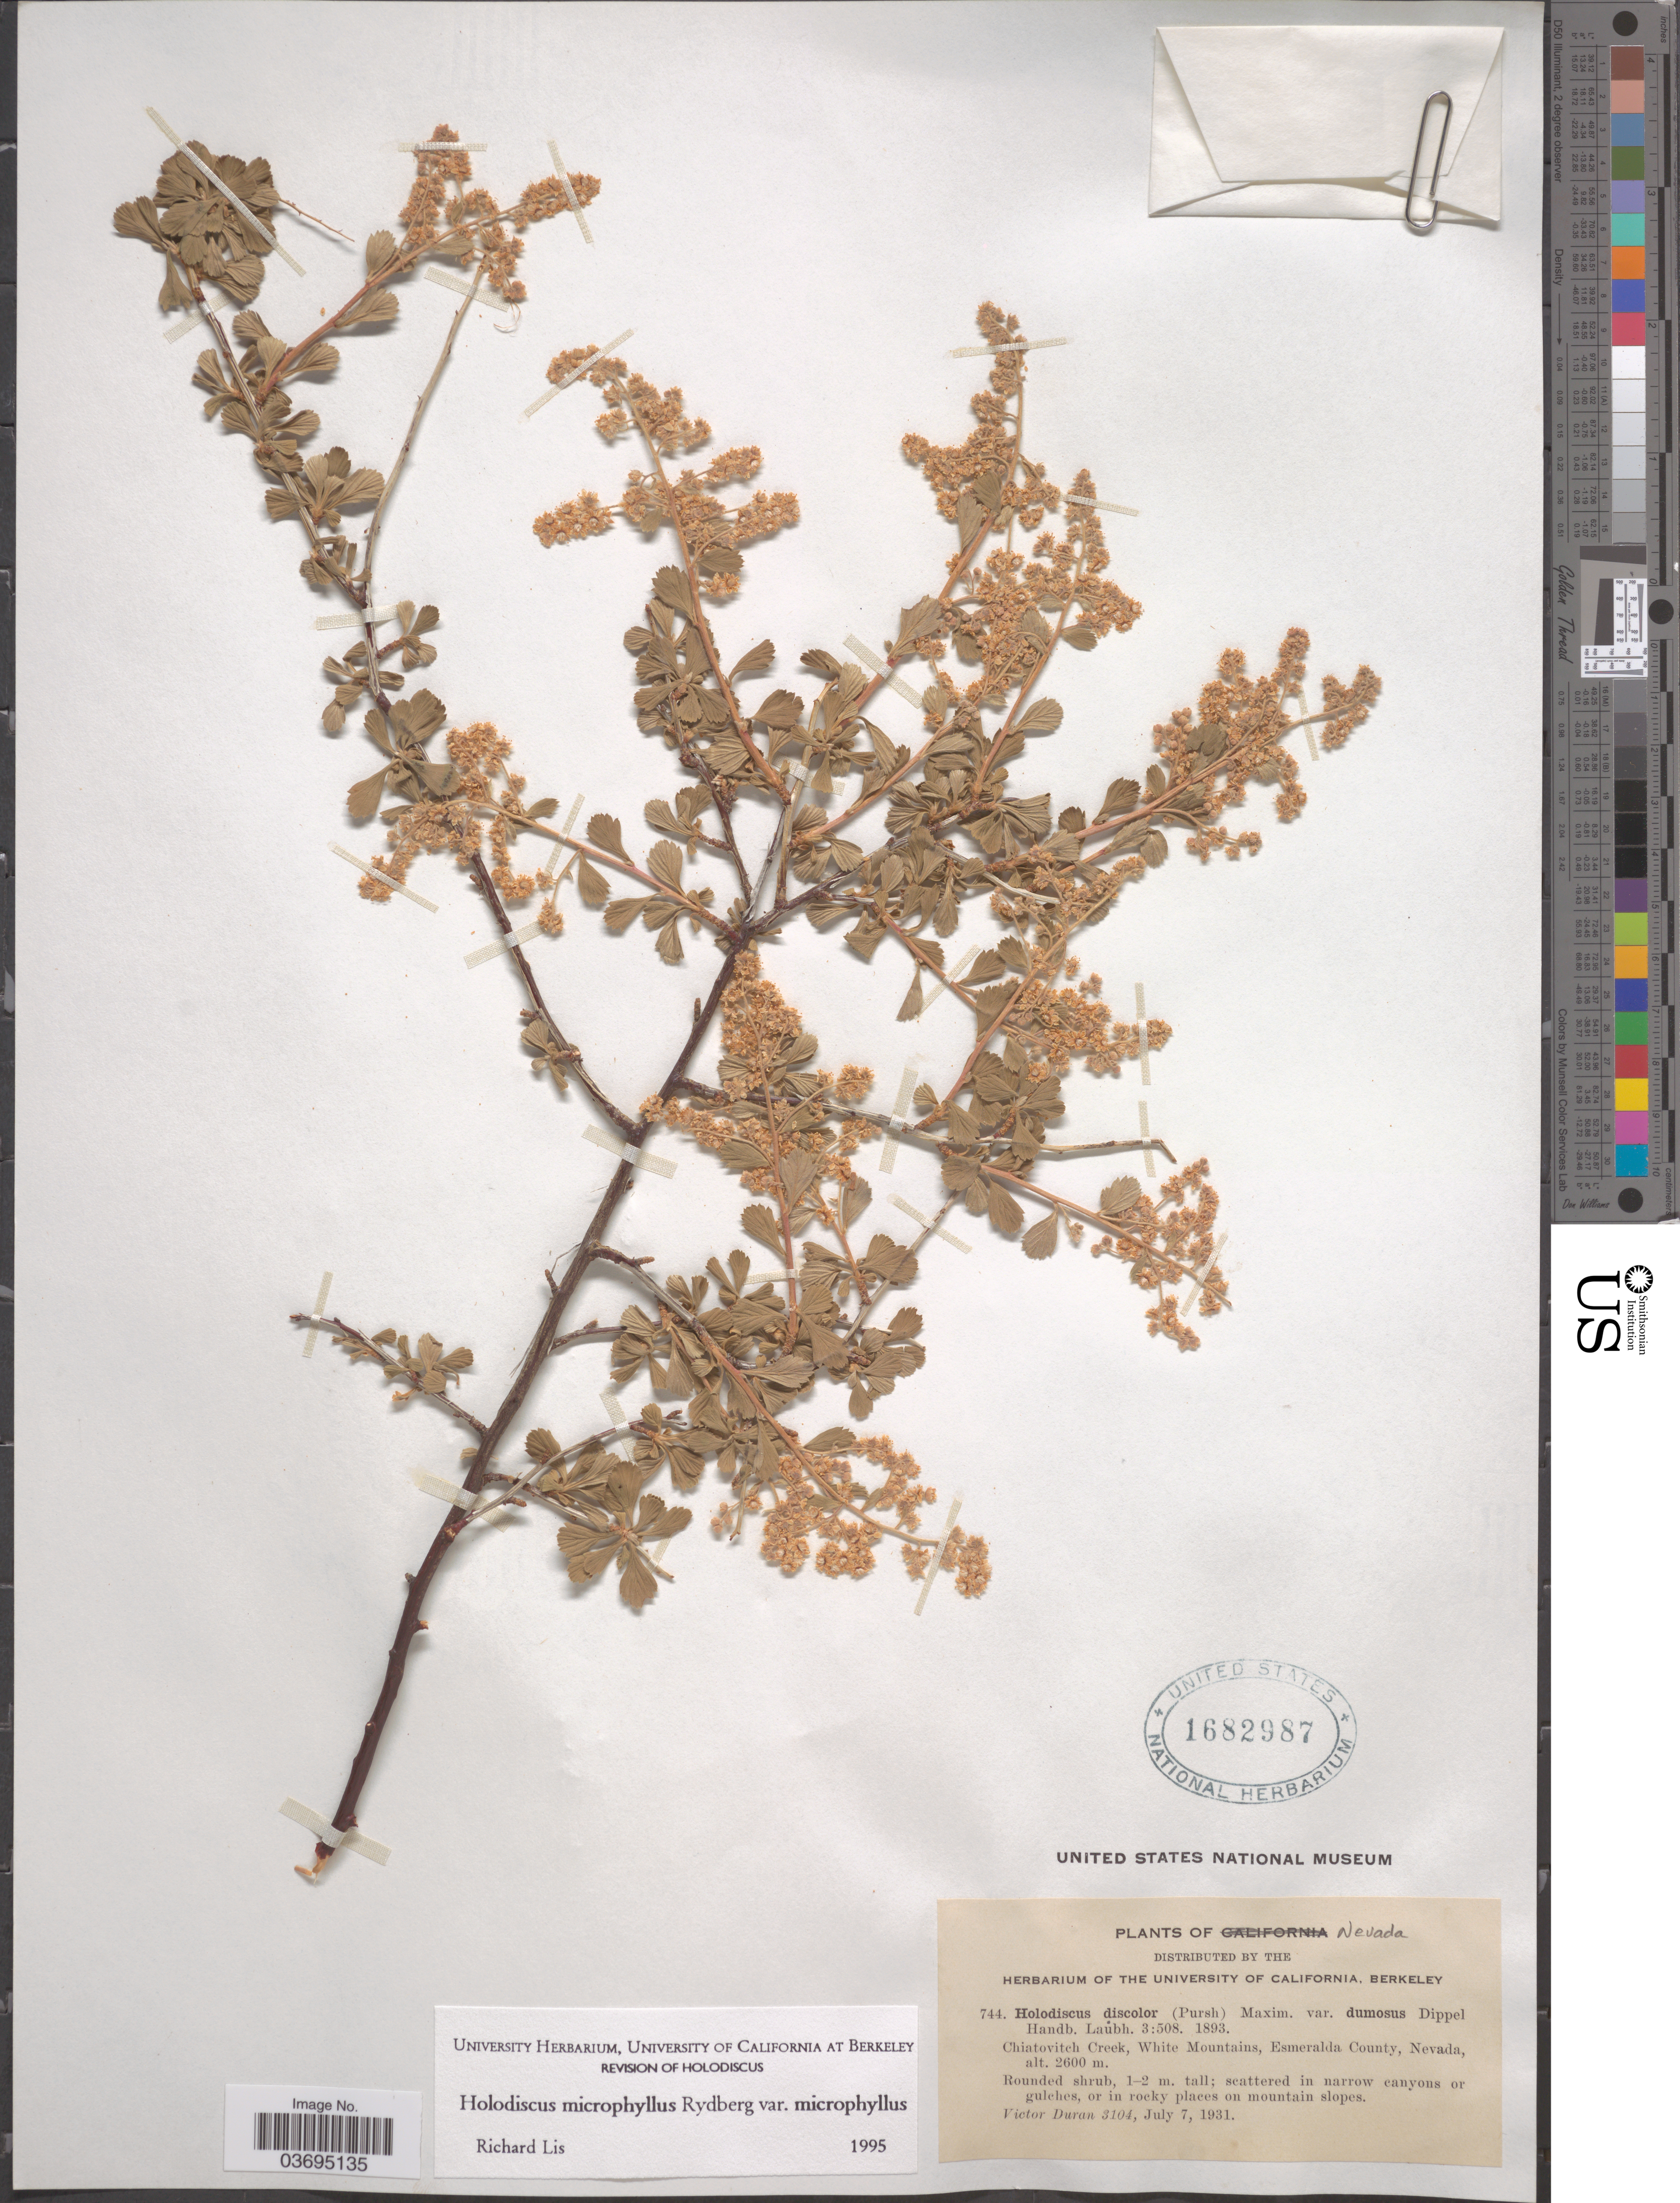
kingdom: Plantae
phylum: Tracheophyta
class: Magnoliopsida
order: Rosales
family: Rosaceae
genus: Holodiscus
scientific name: Holodiscus discolor var. microphyllus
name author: (Rydb.) Jeps.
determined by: Strong, Mark T., (BOT), Smithsonian Institution - National Museum of Natural History (UNITED STATES)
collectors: V. Duran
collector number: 744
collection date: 1931-07-07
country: United States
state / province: Nevada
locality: Chiatovitch Creek, White Mountains, Esmeralda County.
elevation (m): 2600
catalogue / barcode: US 1682987